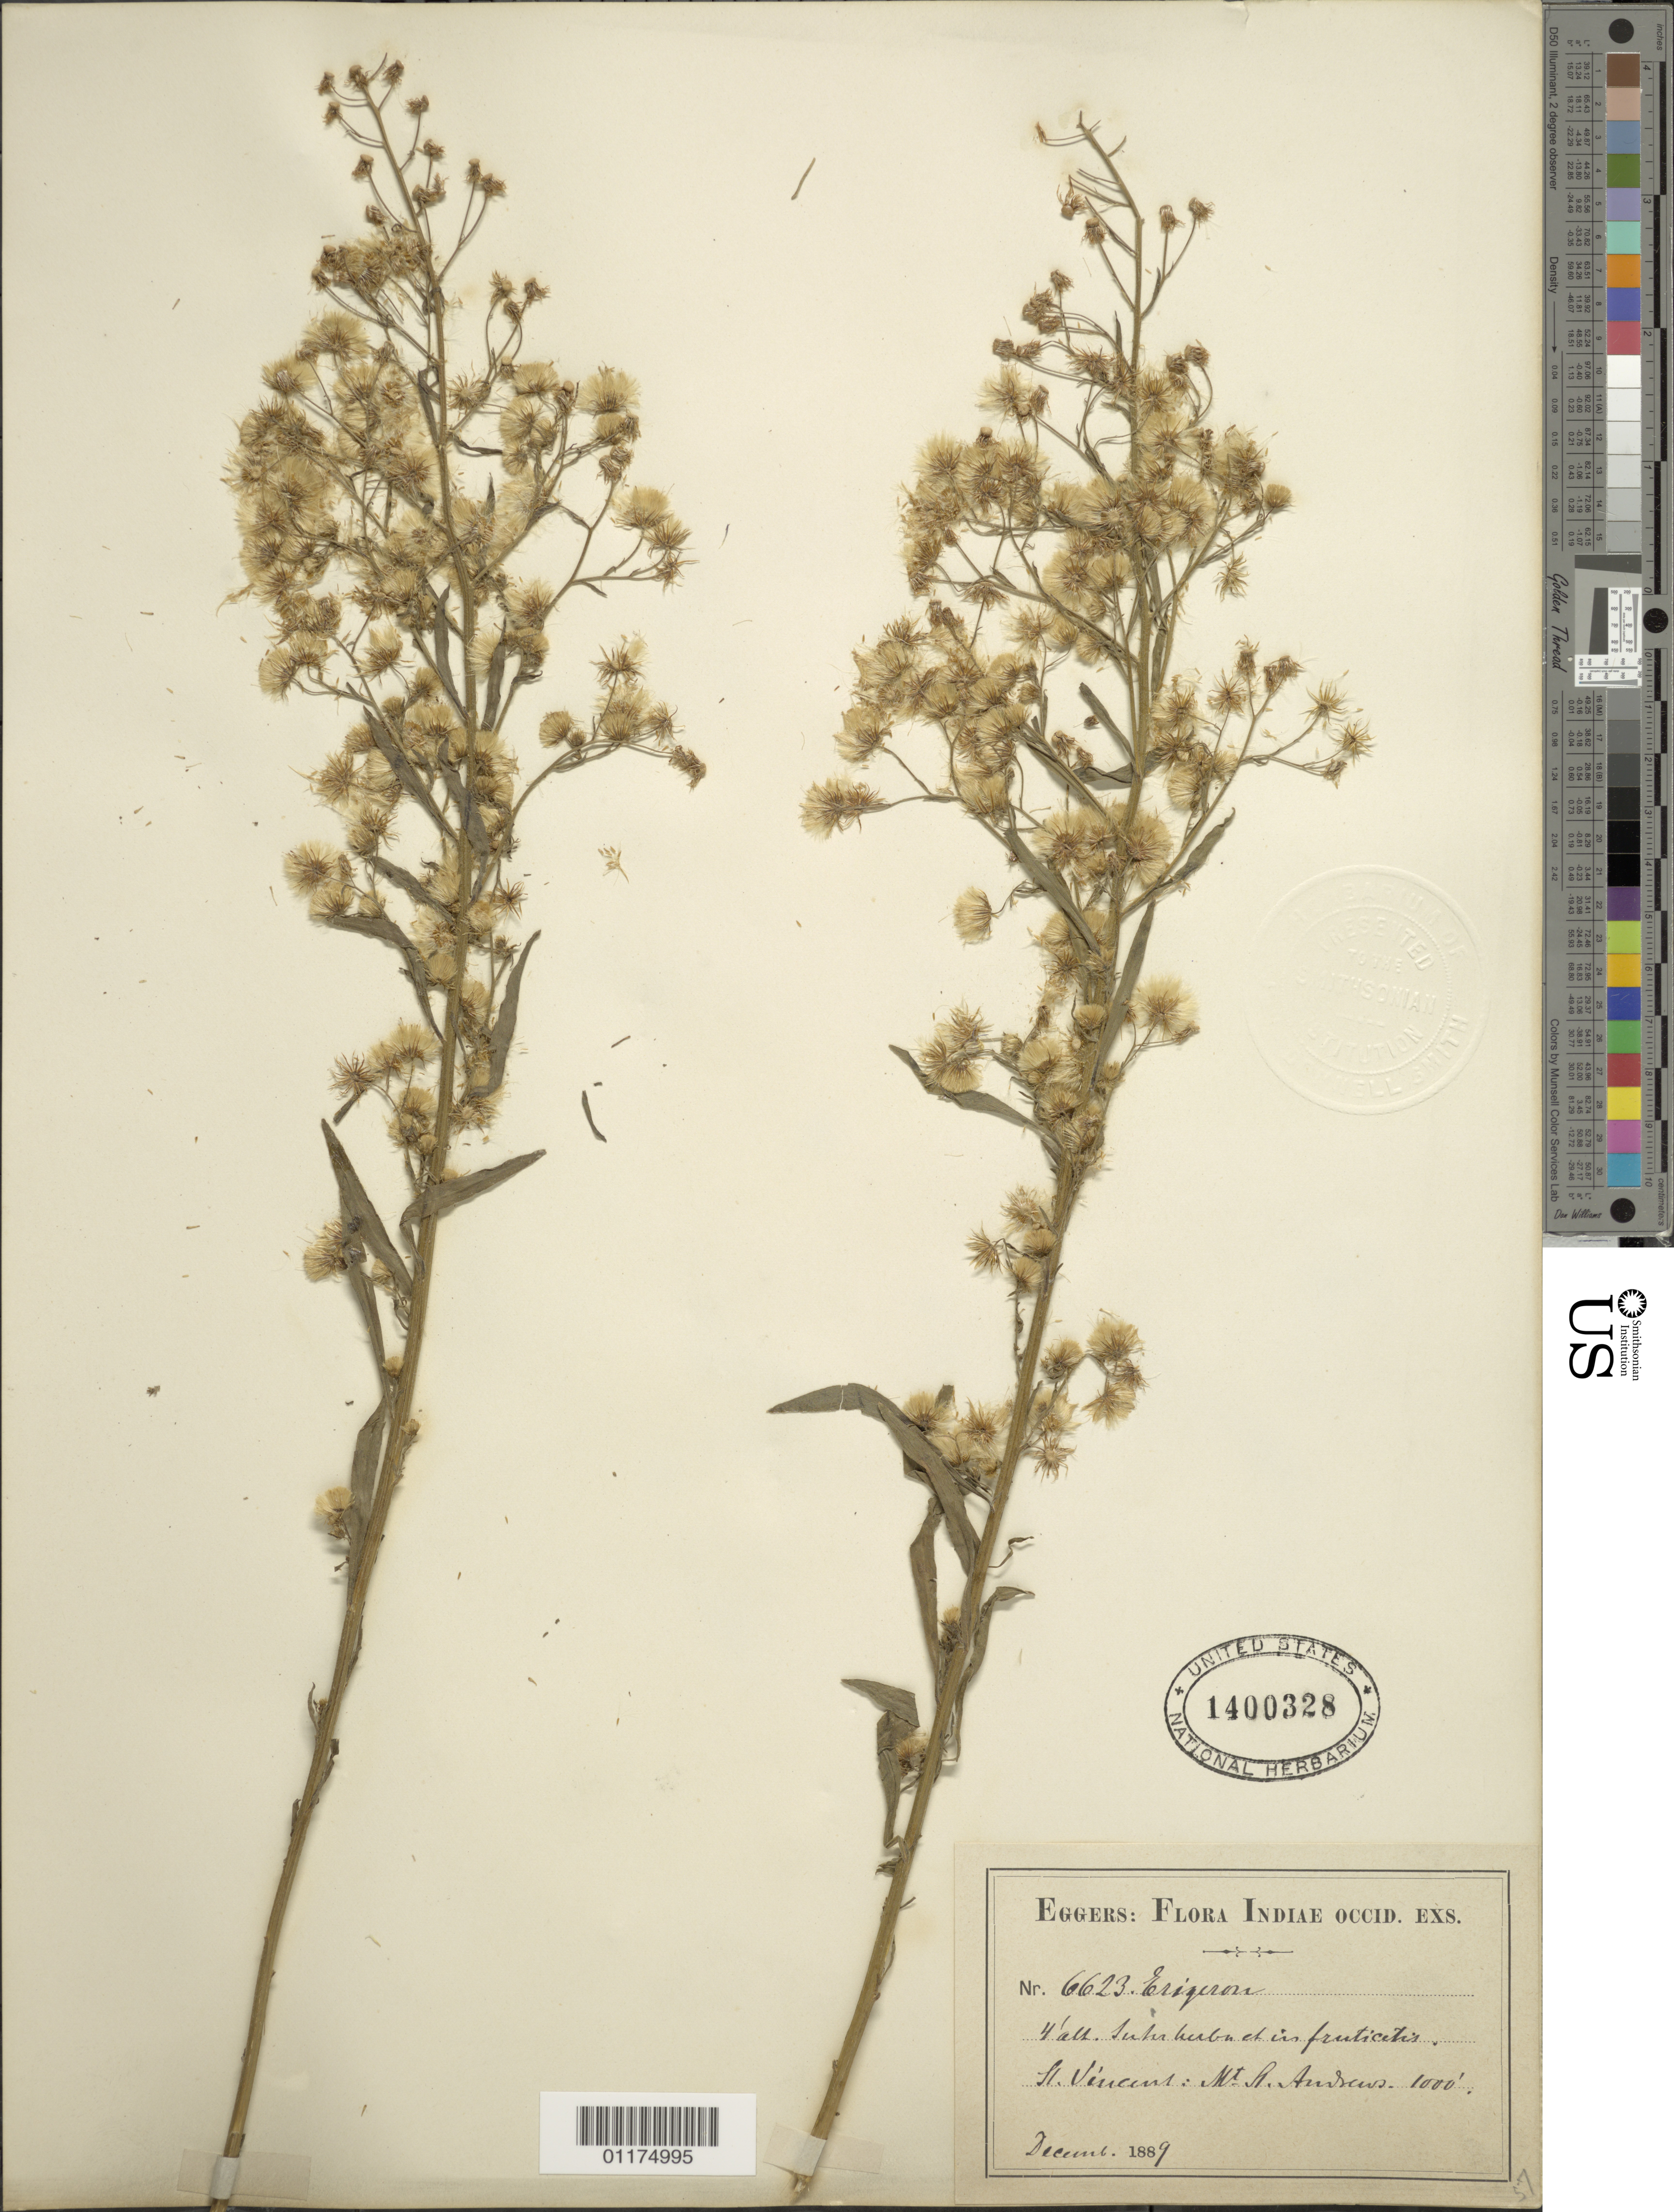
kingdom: Plantae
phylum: Tracheophyta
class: Magnoliopsida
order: Asterales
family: Asteraceae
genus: Erigeron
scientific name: Erigeron sp.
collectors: -. Eggers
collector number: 6623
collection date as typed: Dec 1889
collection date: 1889-12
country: St. Vincent - Grenadines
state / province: Saint Andrew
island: St. Vincent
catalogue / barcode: US 1400328